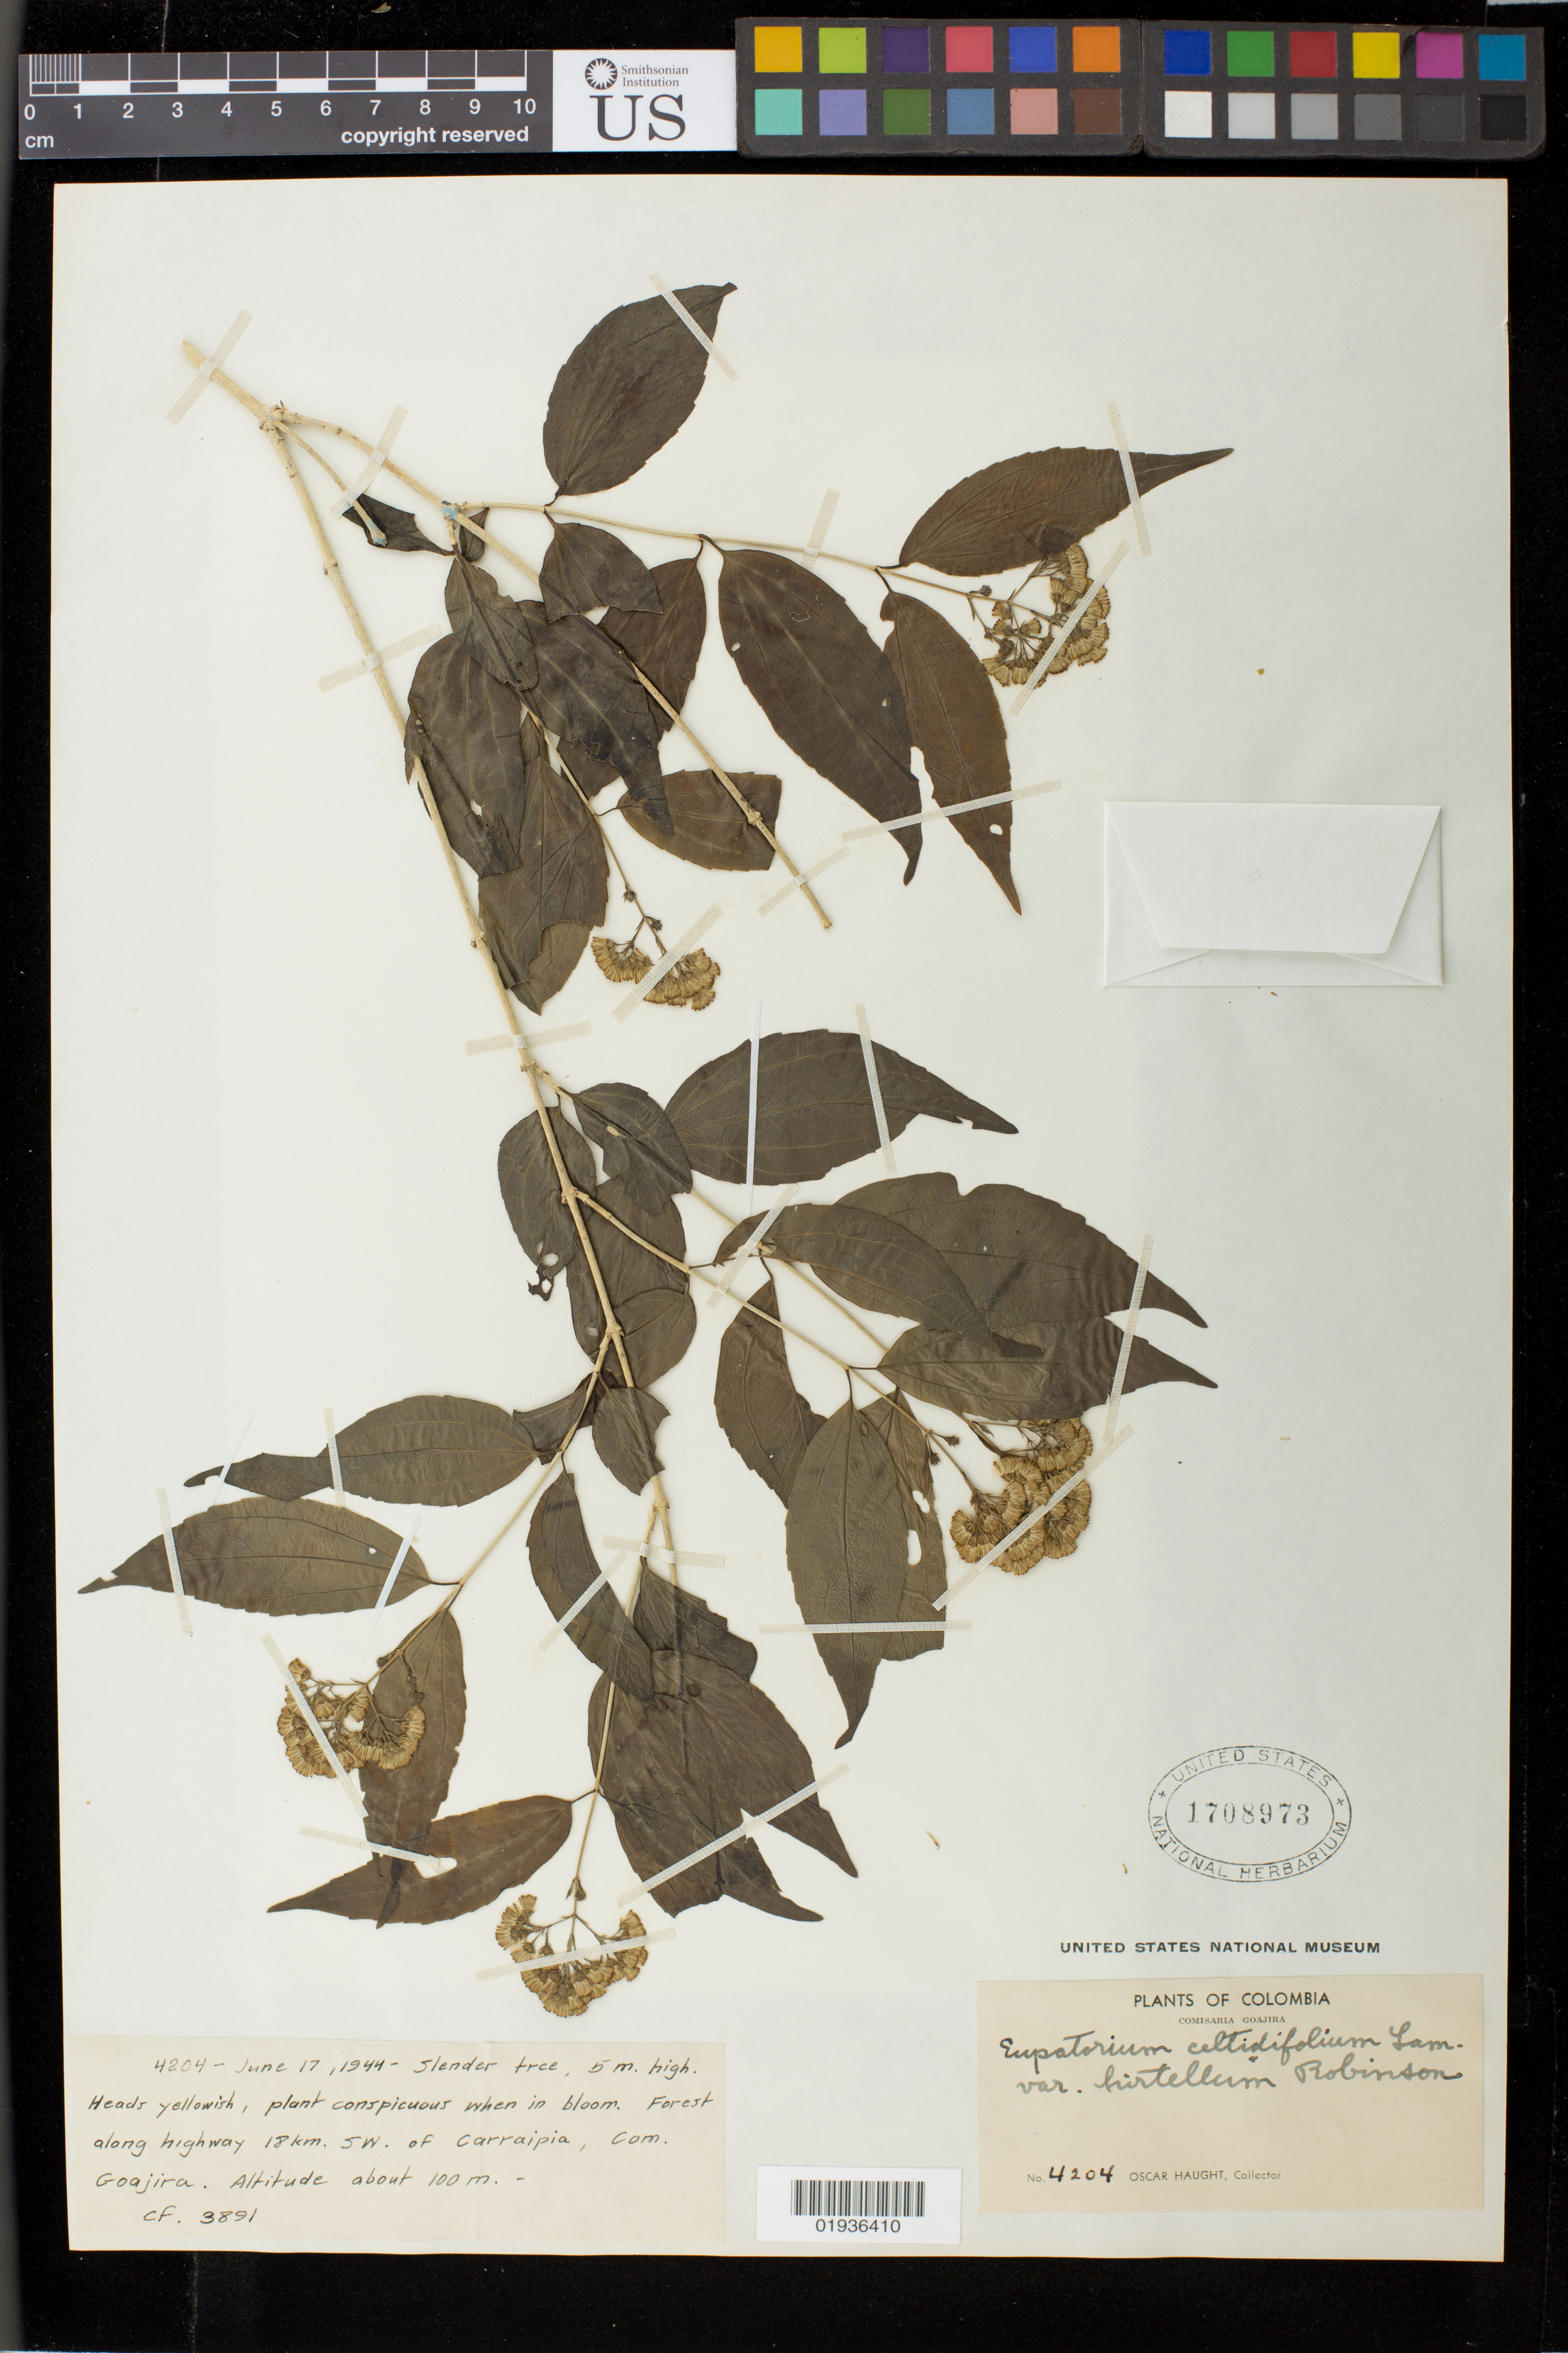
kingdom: Plantae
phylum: Tracheophyta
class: Magnoliopsida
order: Asterales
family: Asteraceae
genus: Eupatorium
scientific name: Eupatorium celtidifolium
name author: Lam.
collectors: O. L. Haught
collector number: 4204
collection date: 1944-06-17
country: Colombia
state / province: La Guajira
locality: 18 km SW of Carraipia.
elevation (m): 100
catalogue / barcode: US 1708973